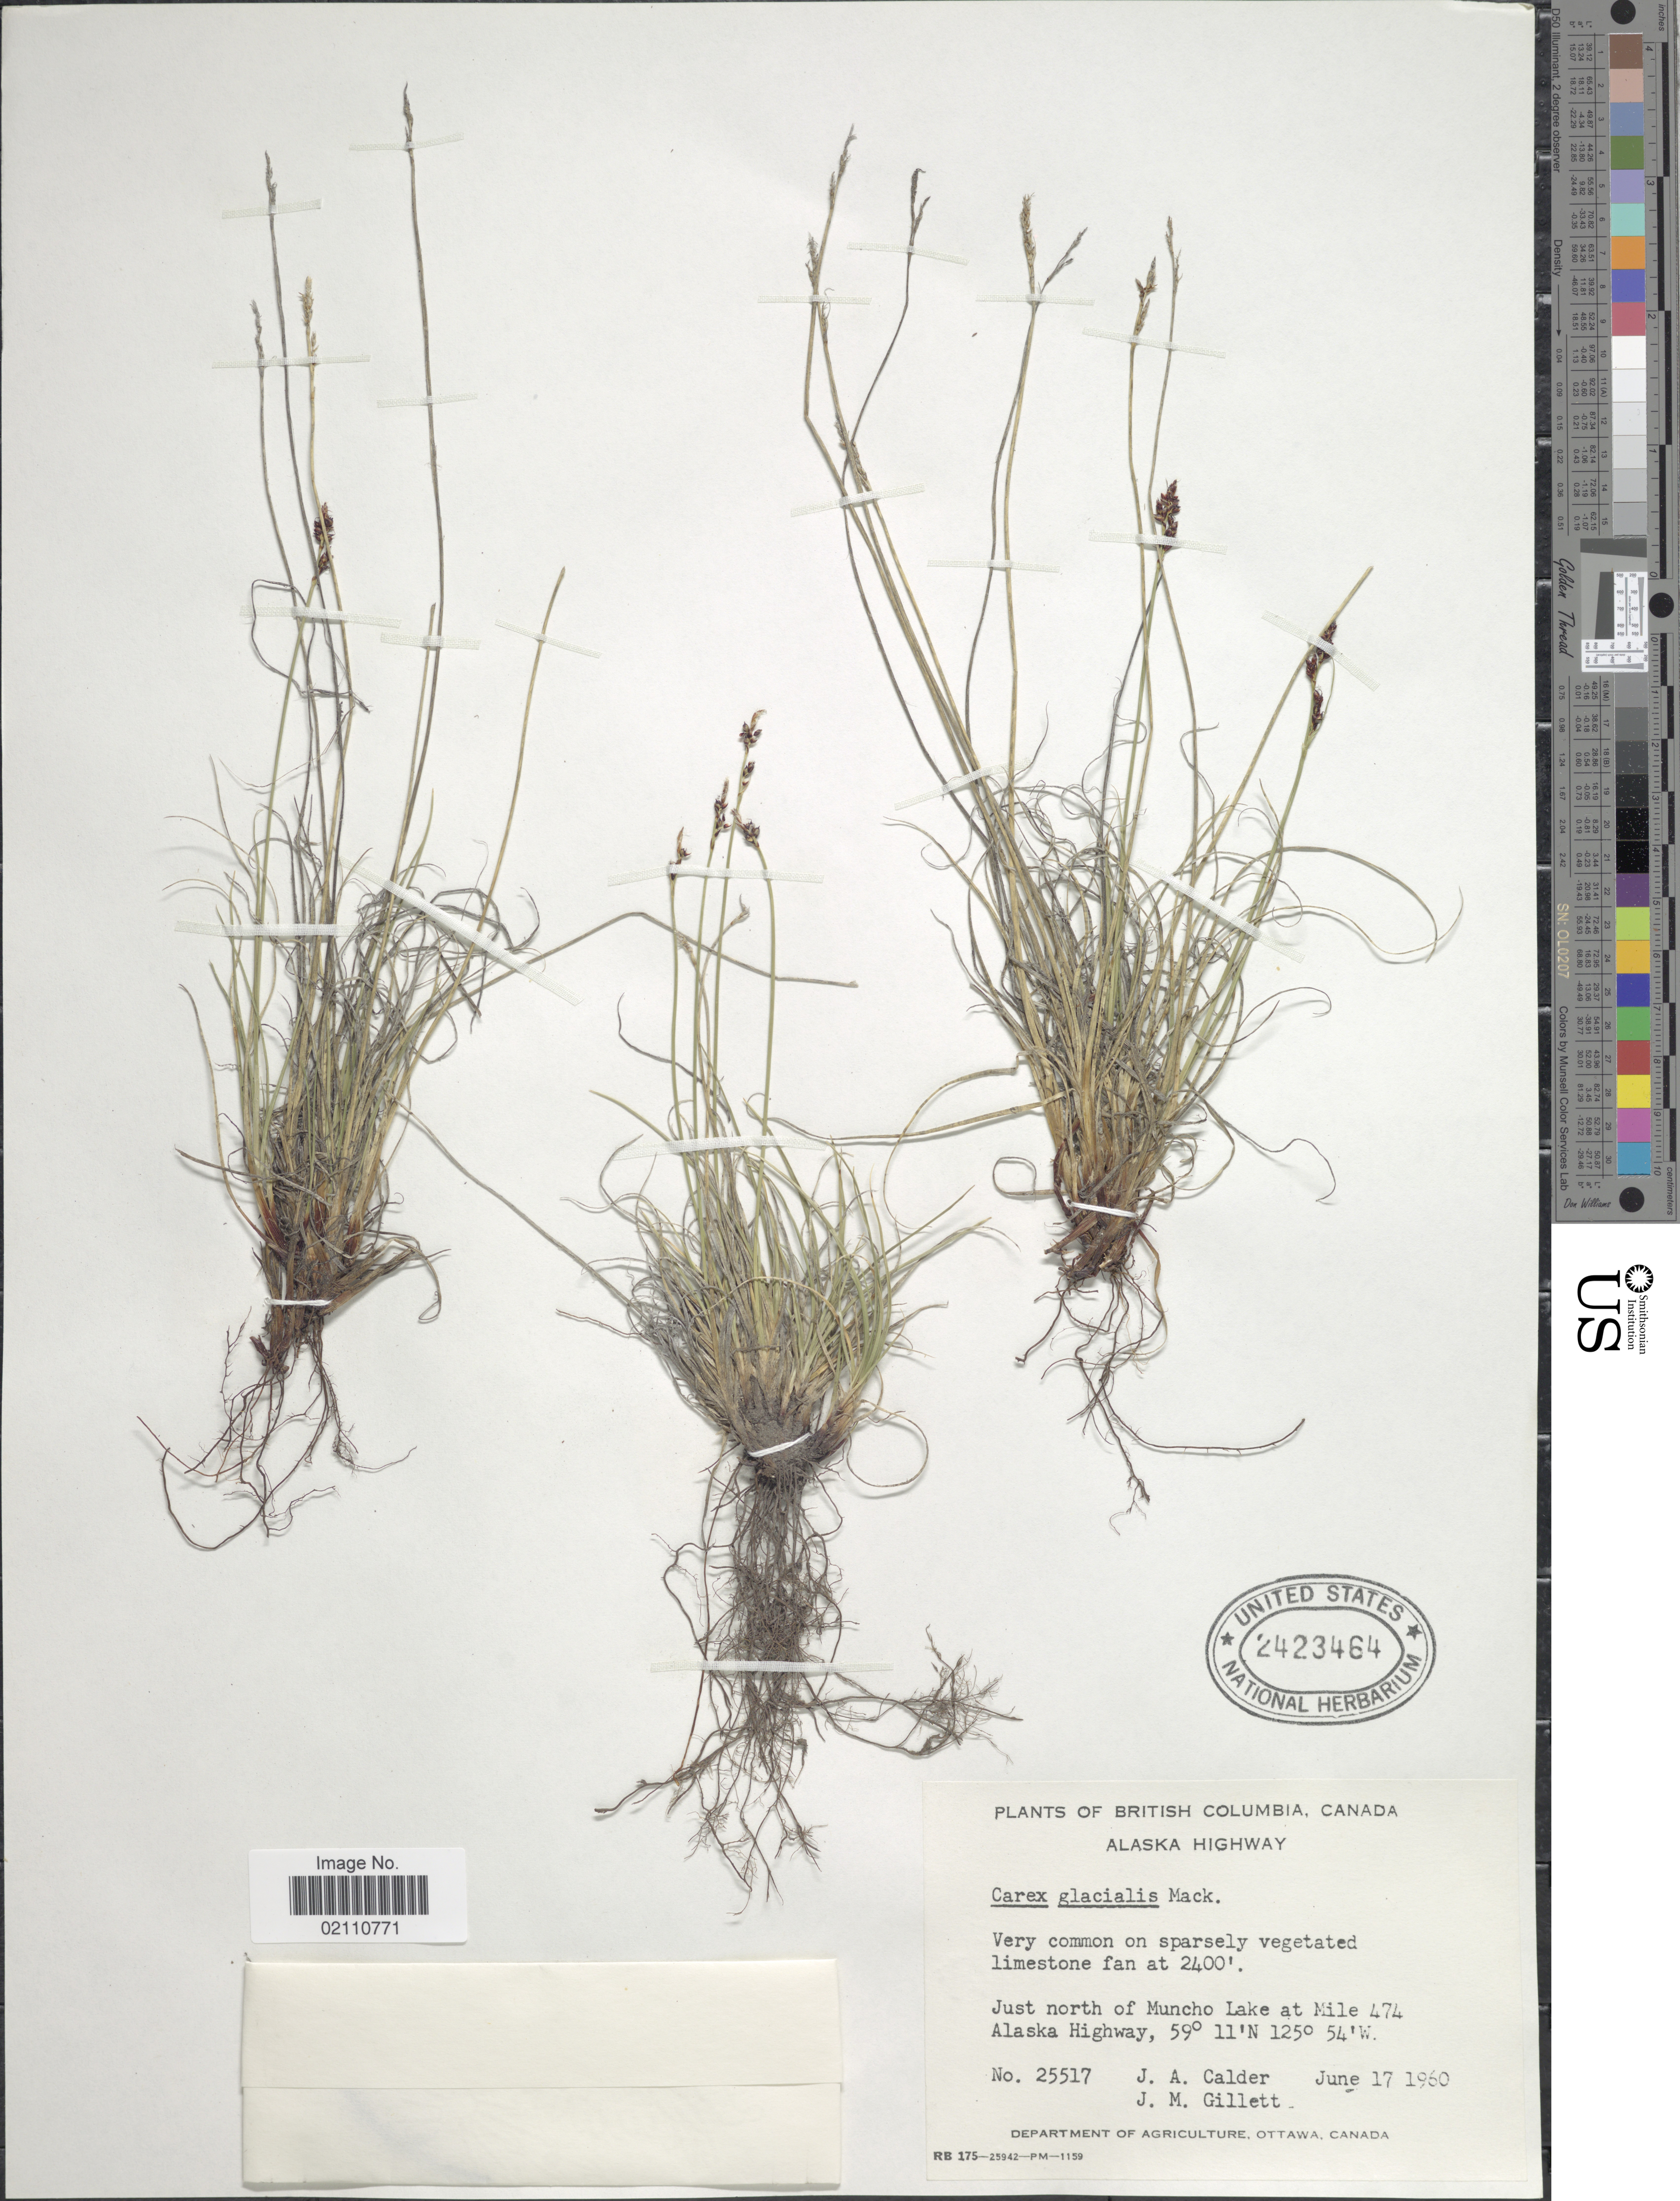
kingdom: Plantae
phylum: Tracheophyta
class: Liliopsida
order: Poales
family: Cyperaceae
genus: Carex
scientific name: Carex glacialis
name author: Mack.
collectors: J. A. Calder & J. M. Gillett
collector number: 25517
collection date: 1960-06-17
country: Canada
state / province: British Columbia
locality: Alaska Highway, Just north of Muncho Lake at Mile 474 Alaska Highway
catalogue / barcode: US 2423464